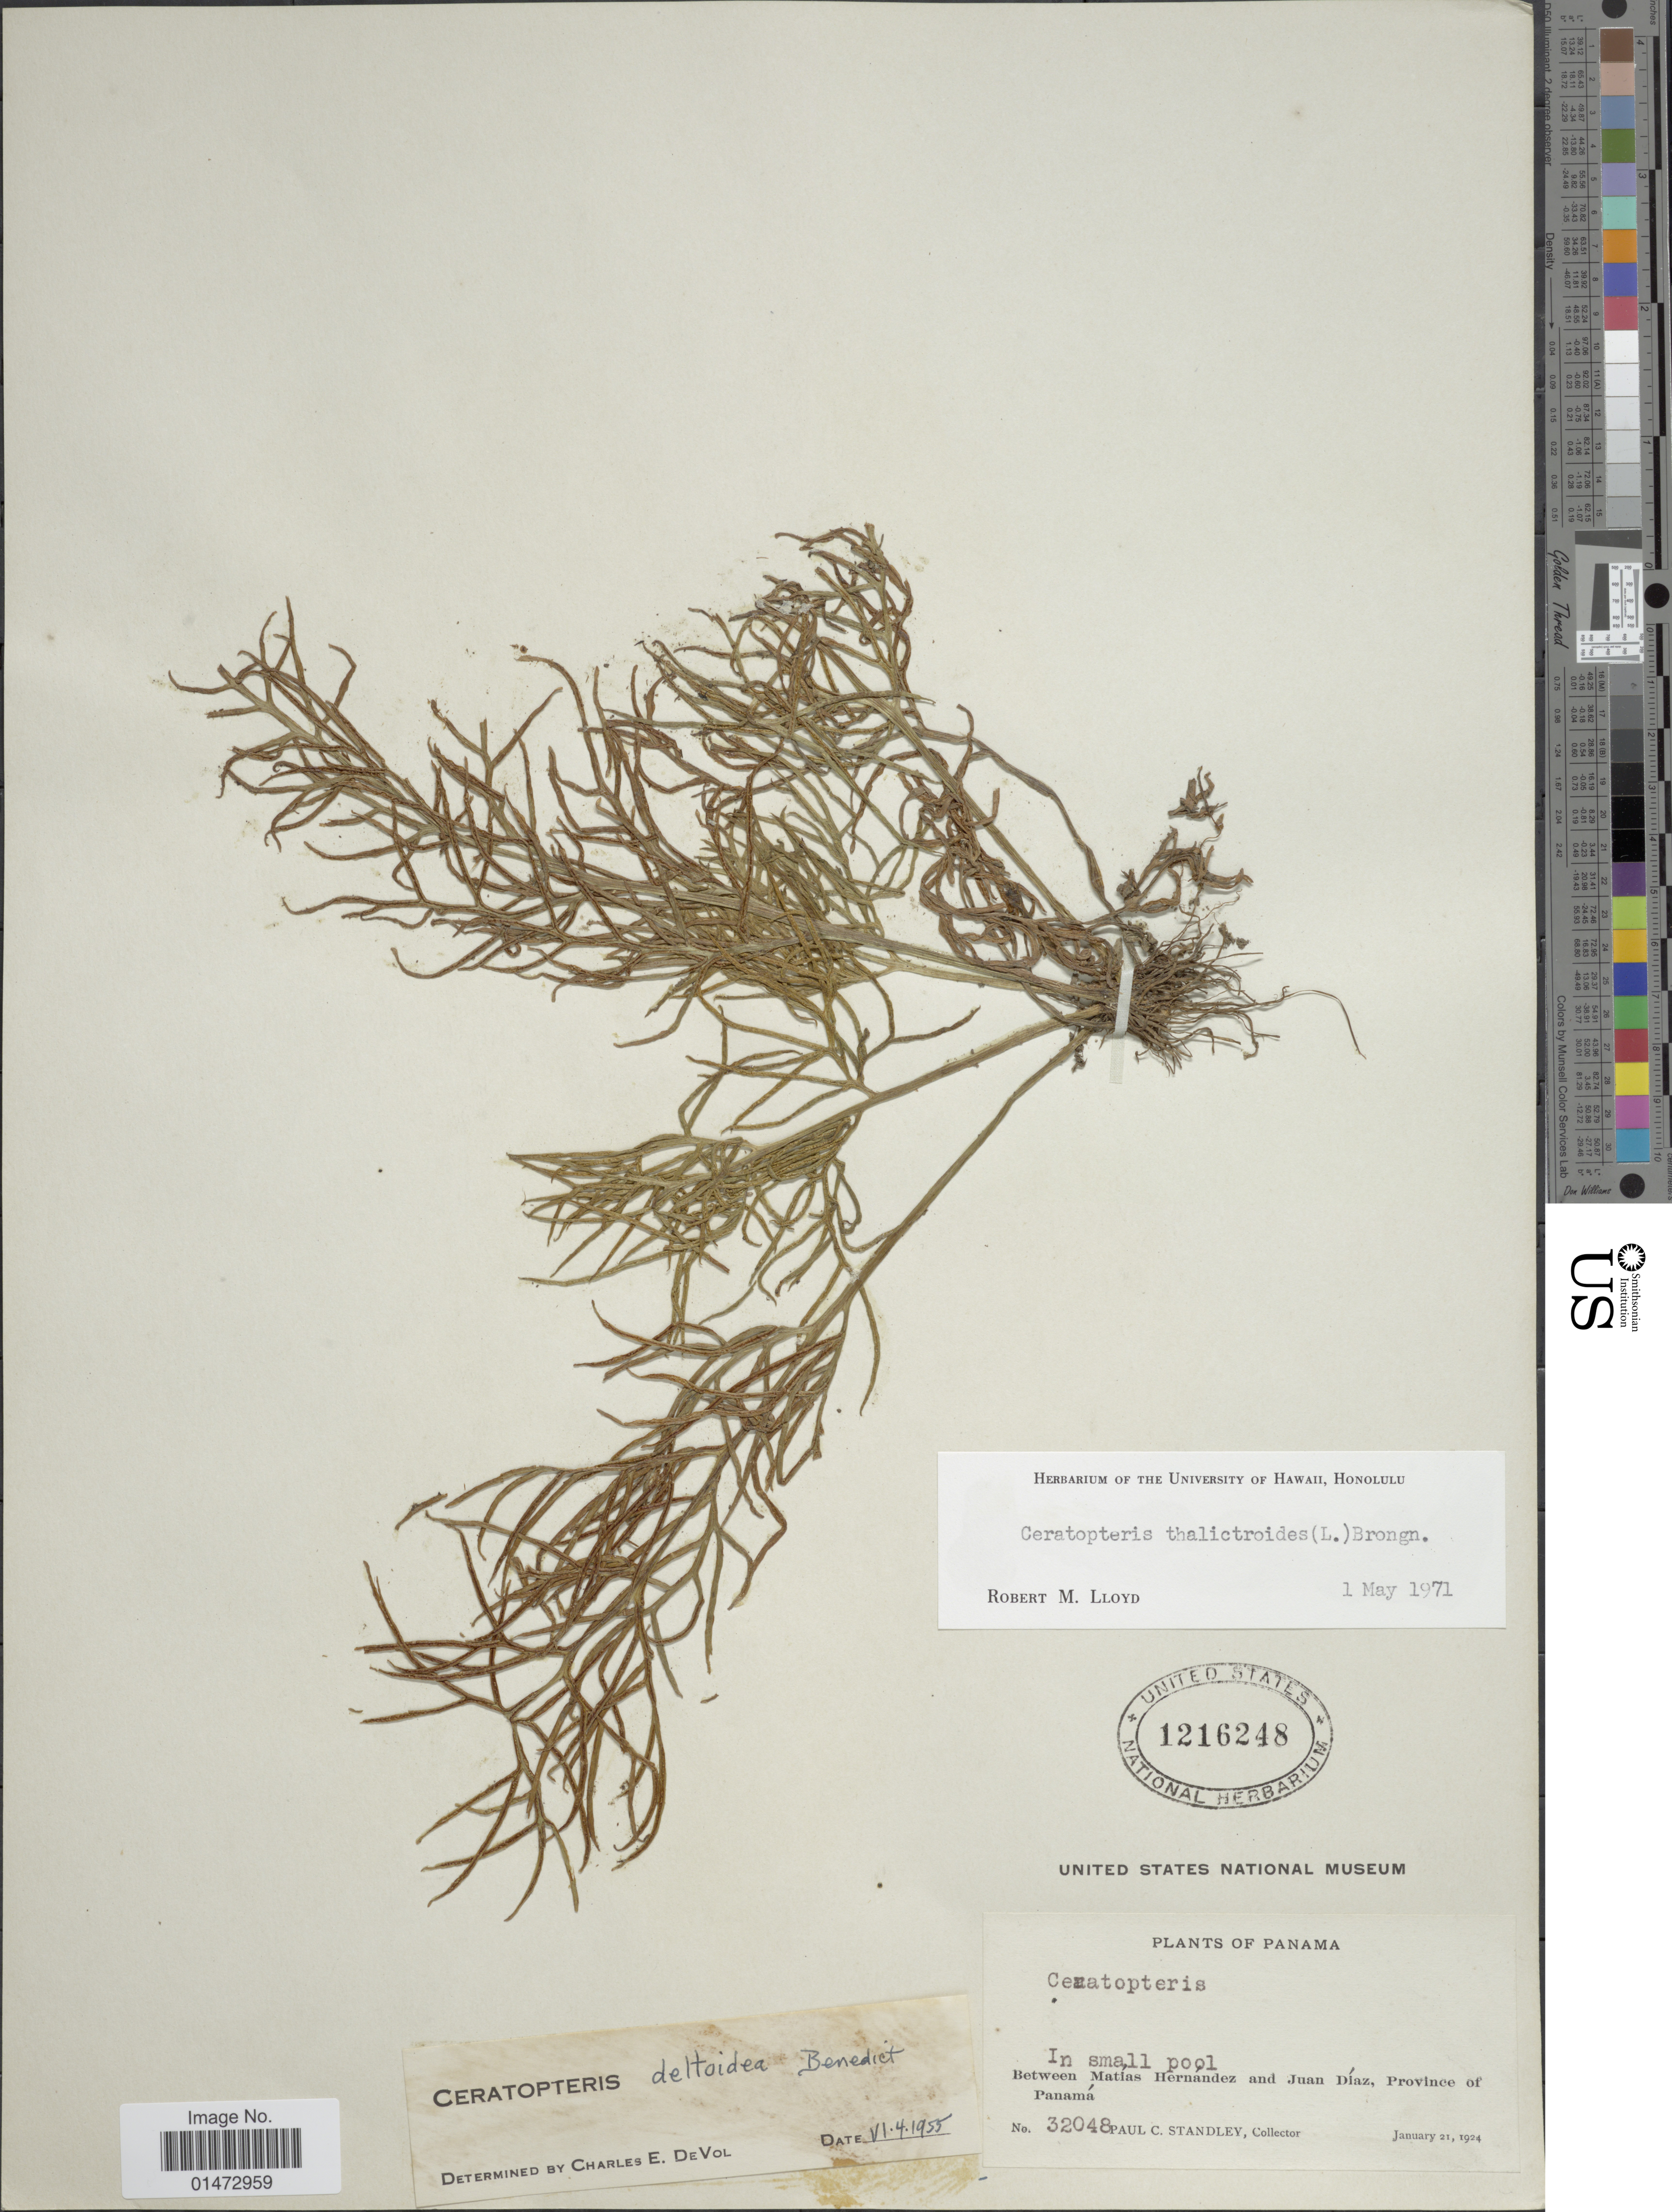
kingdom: Plantae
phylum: Tracheophyta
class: Polypodiopsida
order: Polypodiales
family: Pteridaceae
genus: Ceratopteris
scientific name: Ceratopteris thalictroides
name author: (L.) Brongn.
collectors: P. C. Standley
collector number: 32048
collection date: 1924-01-21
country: Panama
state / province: Panamá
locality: Between Matías Hernández and Juan Díaz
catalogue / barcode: US 1216248